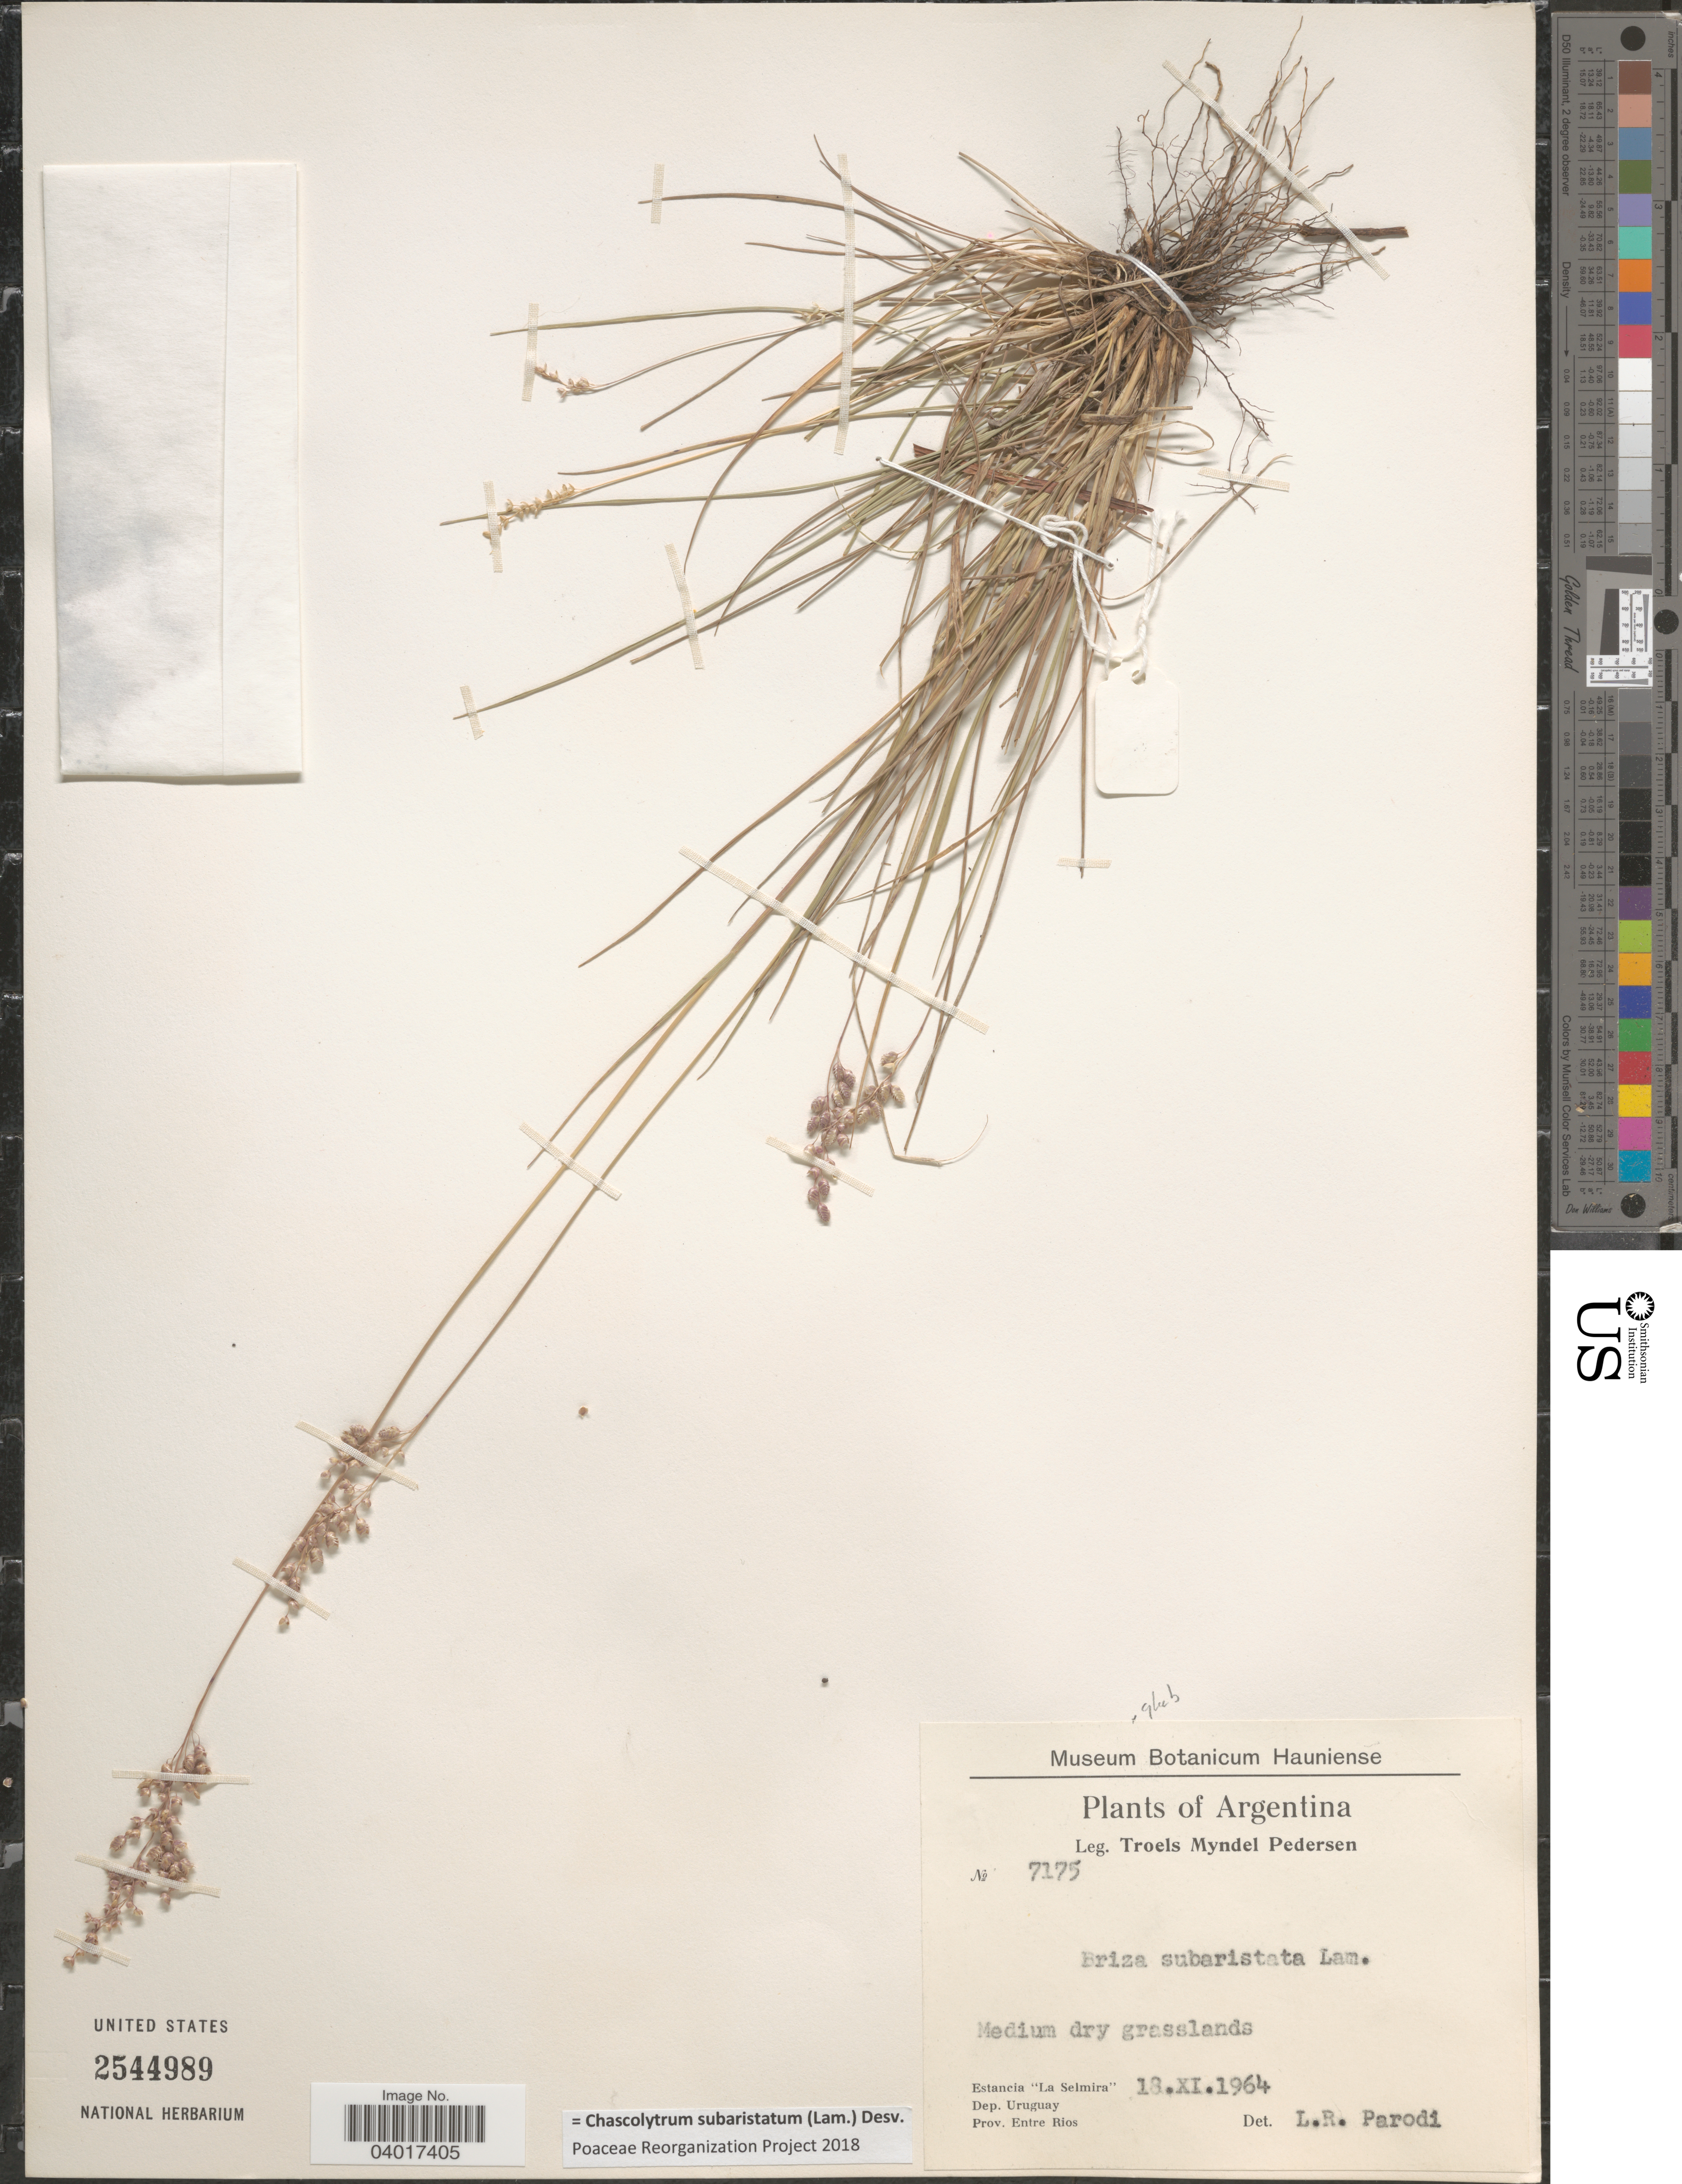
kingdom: Plantae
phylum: Tracheophyta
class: Liliopsida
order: Poales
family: Poaceae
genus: Chascolytrum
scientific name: Chascolytrum subaristatum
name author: (Lam.) Desv.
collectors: T. Pederson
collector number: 7175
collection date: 1964-11-18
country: Argentina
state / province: Entre Rios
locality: Estancia "La Selmira". Dep. Uruguay.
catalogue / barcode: US 2544989